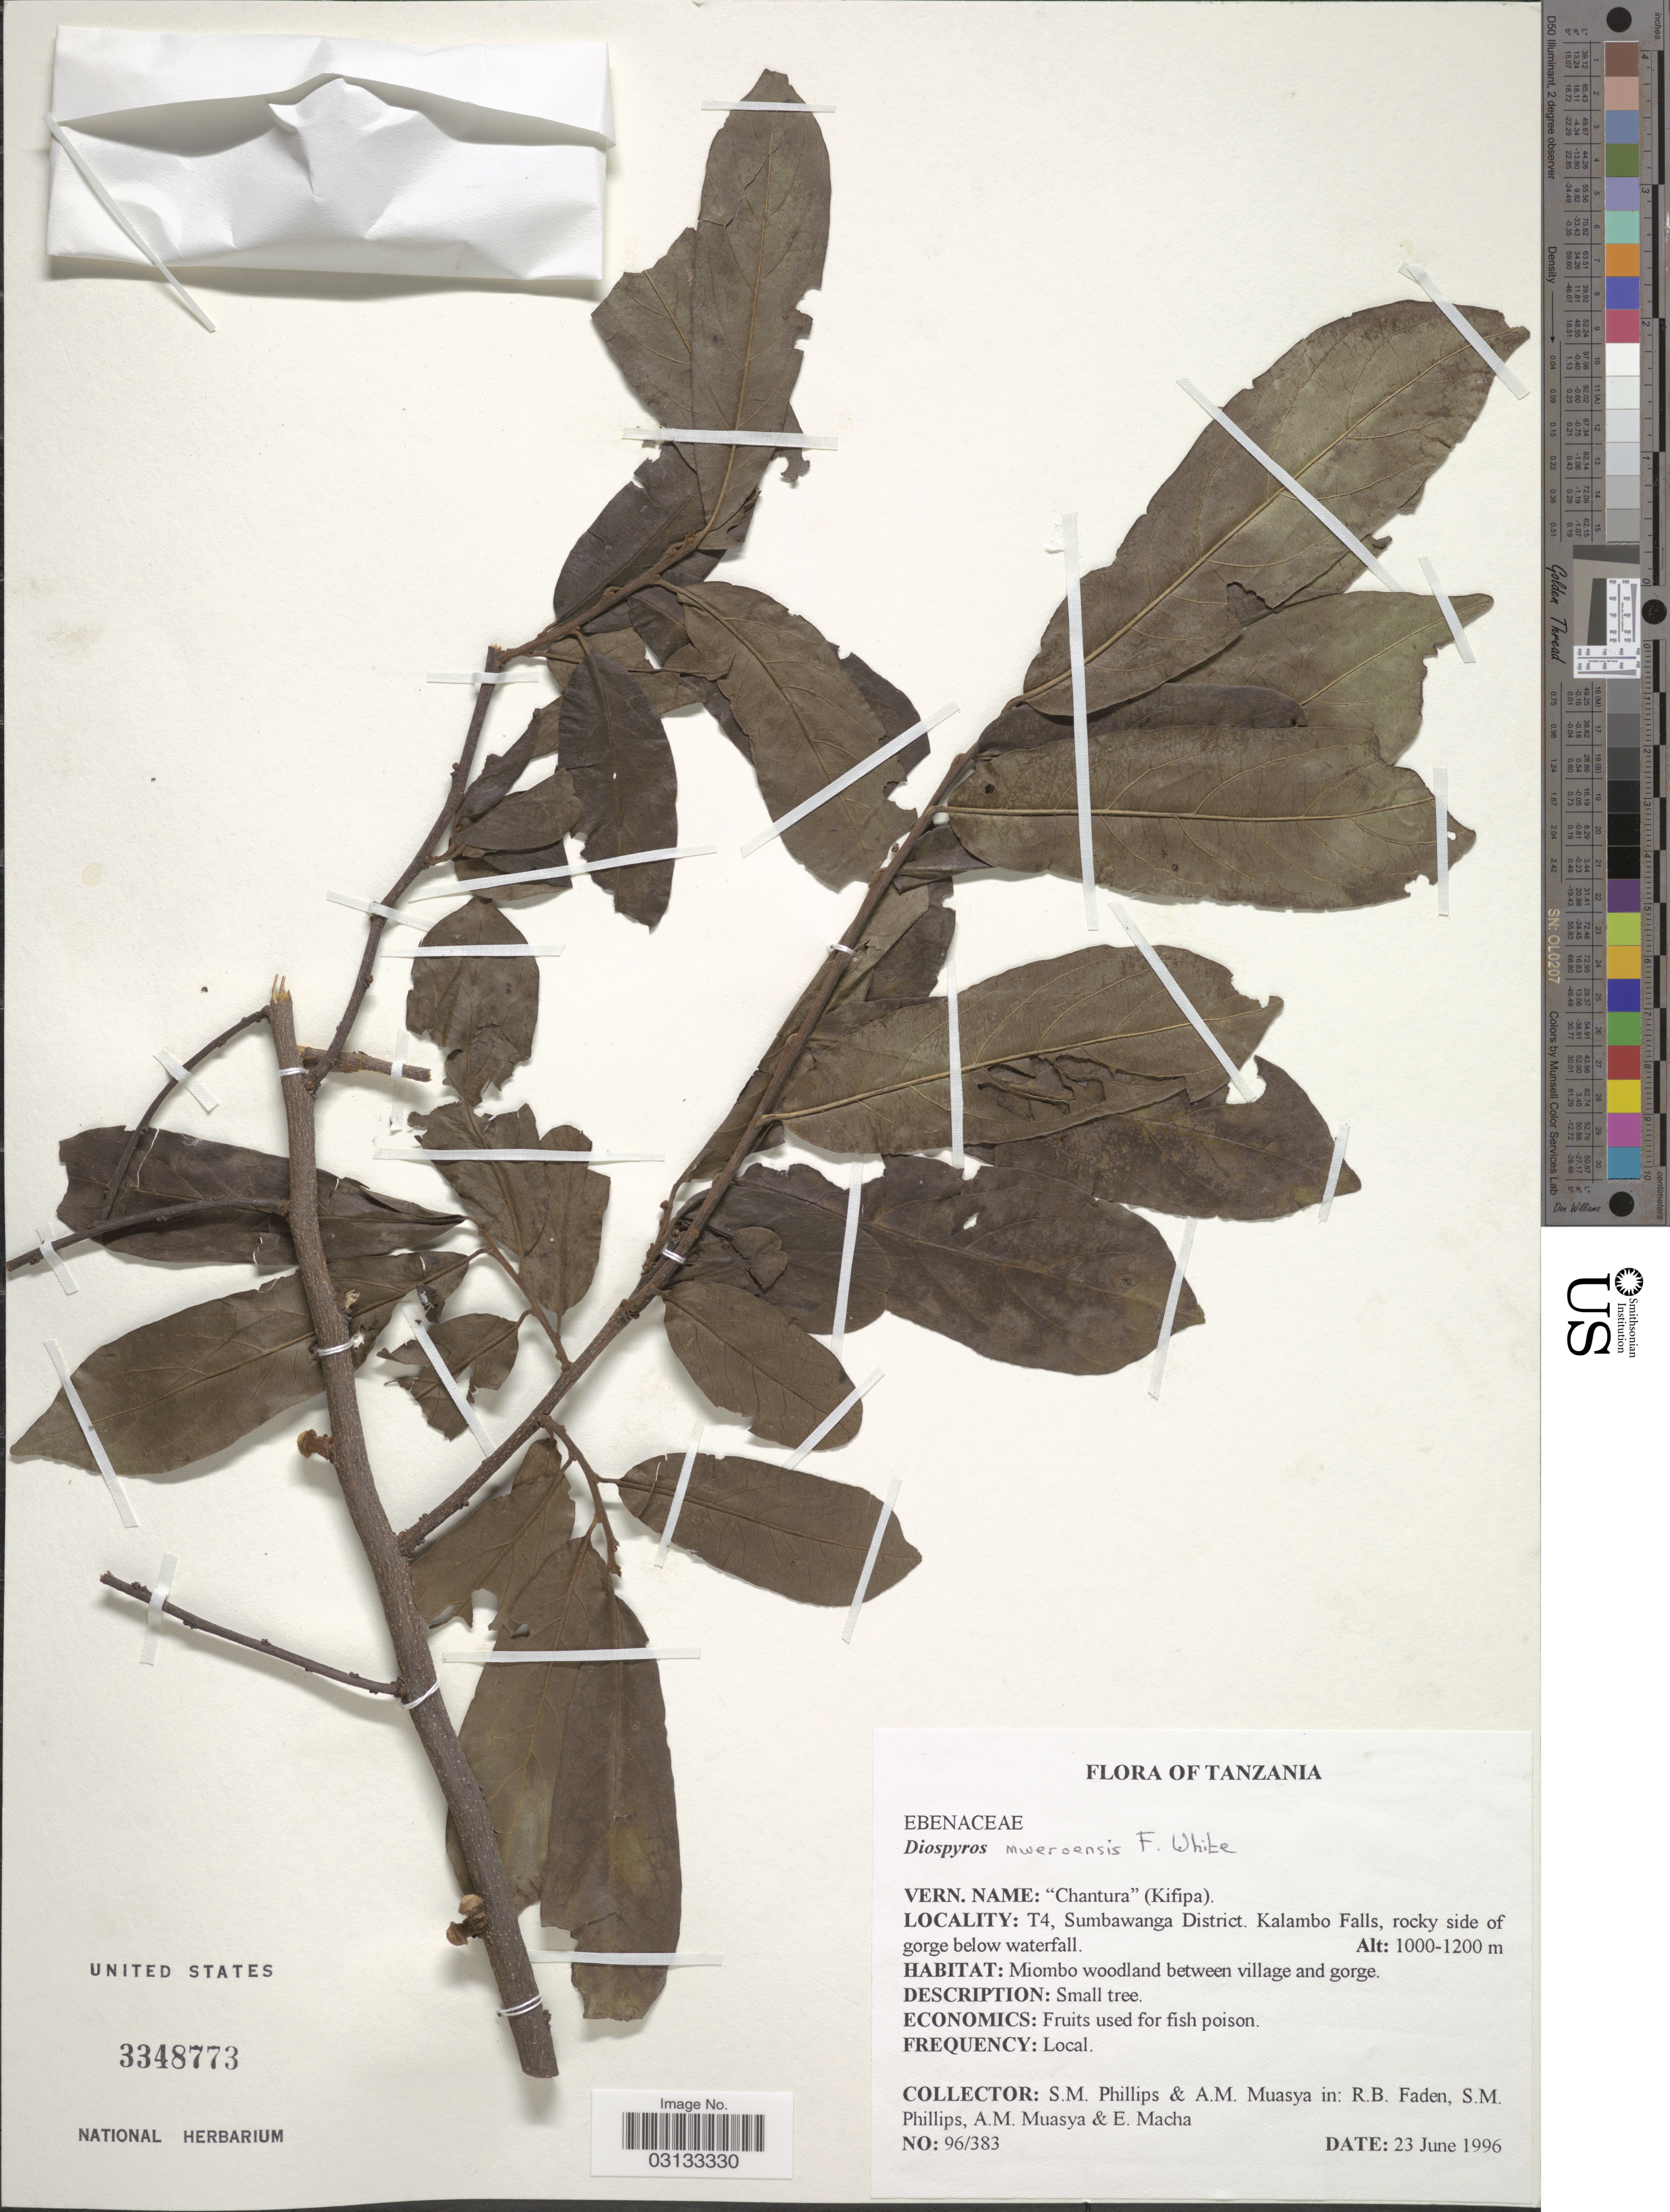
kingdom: Plantae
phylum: Tracheophyta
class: Magnoliopsida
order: Ericales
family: Ebenaceae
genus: Diospyros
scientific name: Diospyros mweroensis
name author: F. White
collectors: S. M. Phillips, A. Muasya, R. B. Faden, S. M. Phillips & et al.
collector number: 96/383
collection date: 1996-06-23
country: Tanzania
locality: T4, Sumbawanga District. Kalambo Falls.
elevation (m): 1000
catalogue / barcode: US 3348773